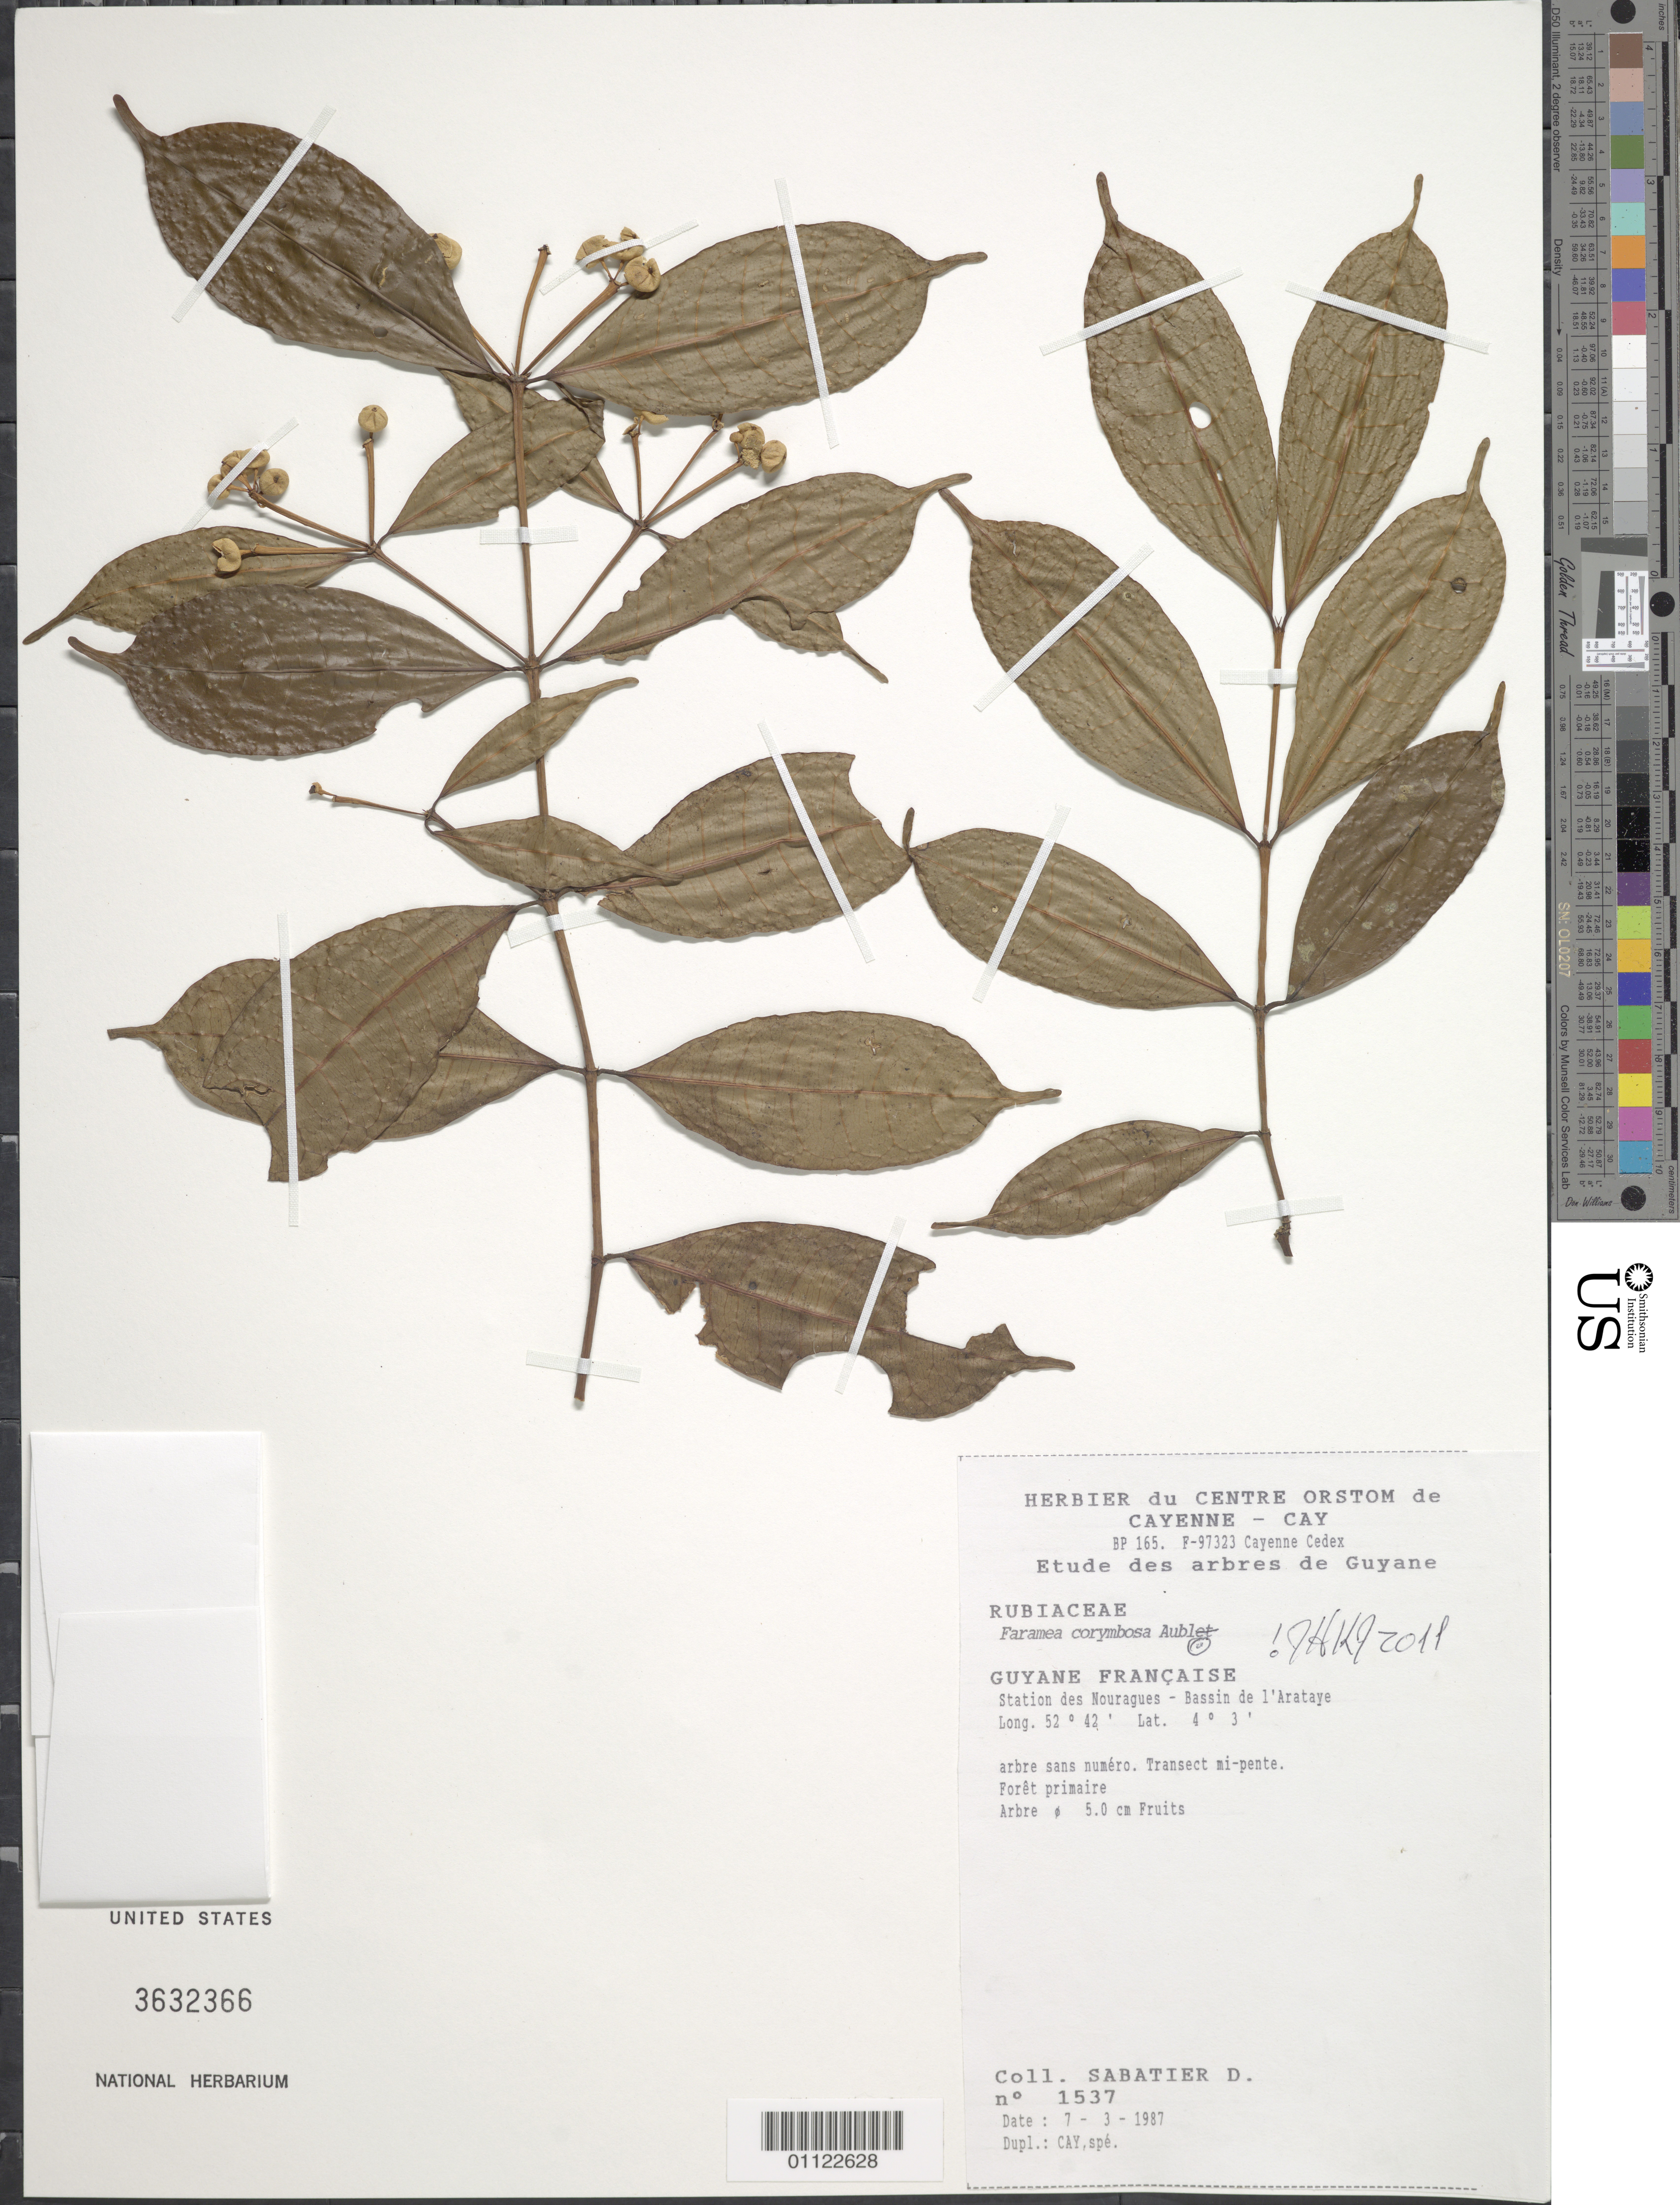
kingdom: Plantae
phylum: Tracheophyta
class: Magnoliopsida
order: Gentianales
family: Rubiaceae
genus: Faramea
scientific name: Faramea corymbosa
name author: Aubl.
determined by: Kirkbride, J. H.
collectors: D. Sabatier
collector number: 1537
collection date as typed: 7-Mar-87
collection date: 1987-03-07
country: French Guiana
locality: Station des Nouragues, Bassin de l'Approuague, Arataye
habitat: Primary forest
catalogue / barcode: US 3632366